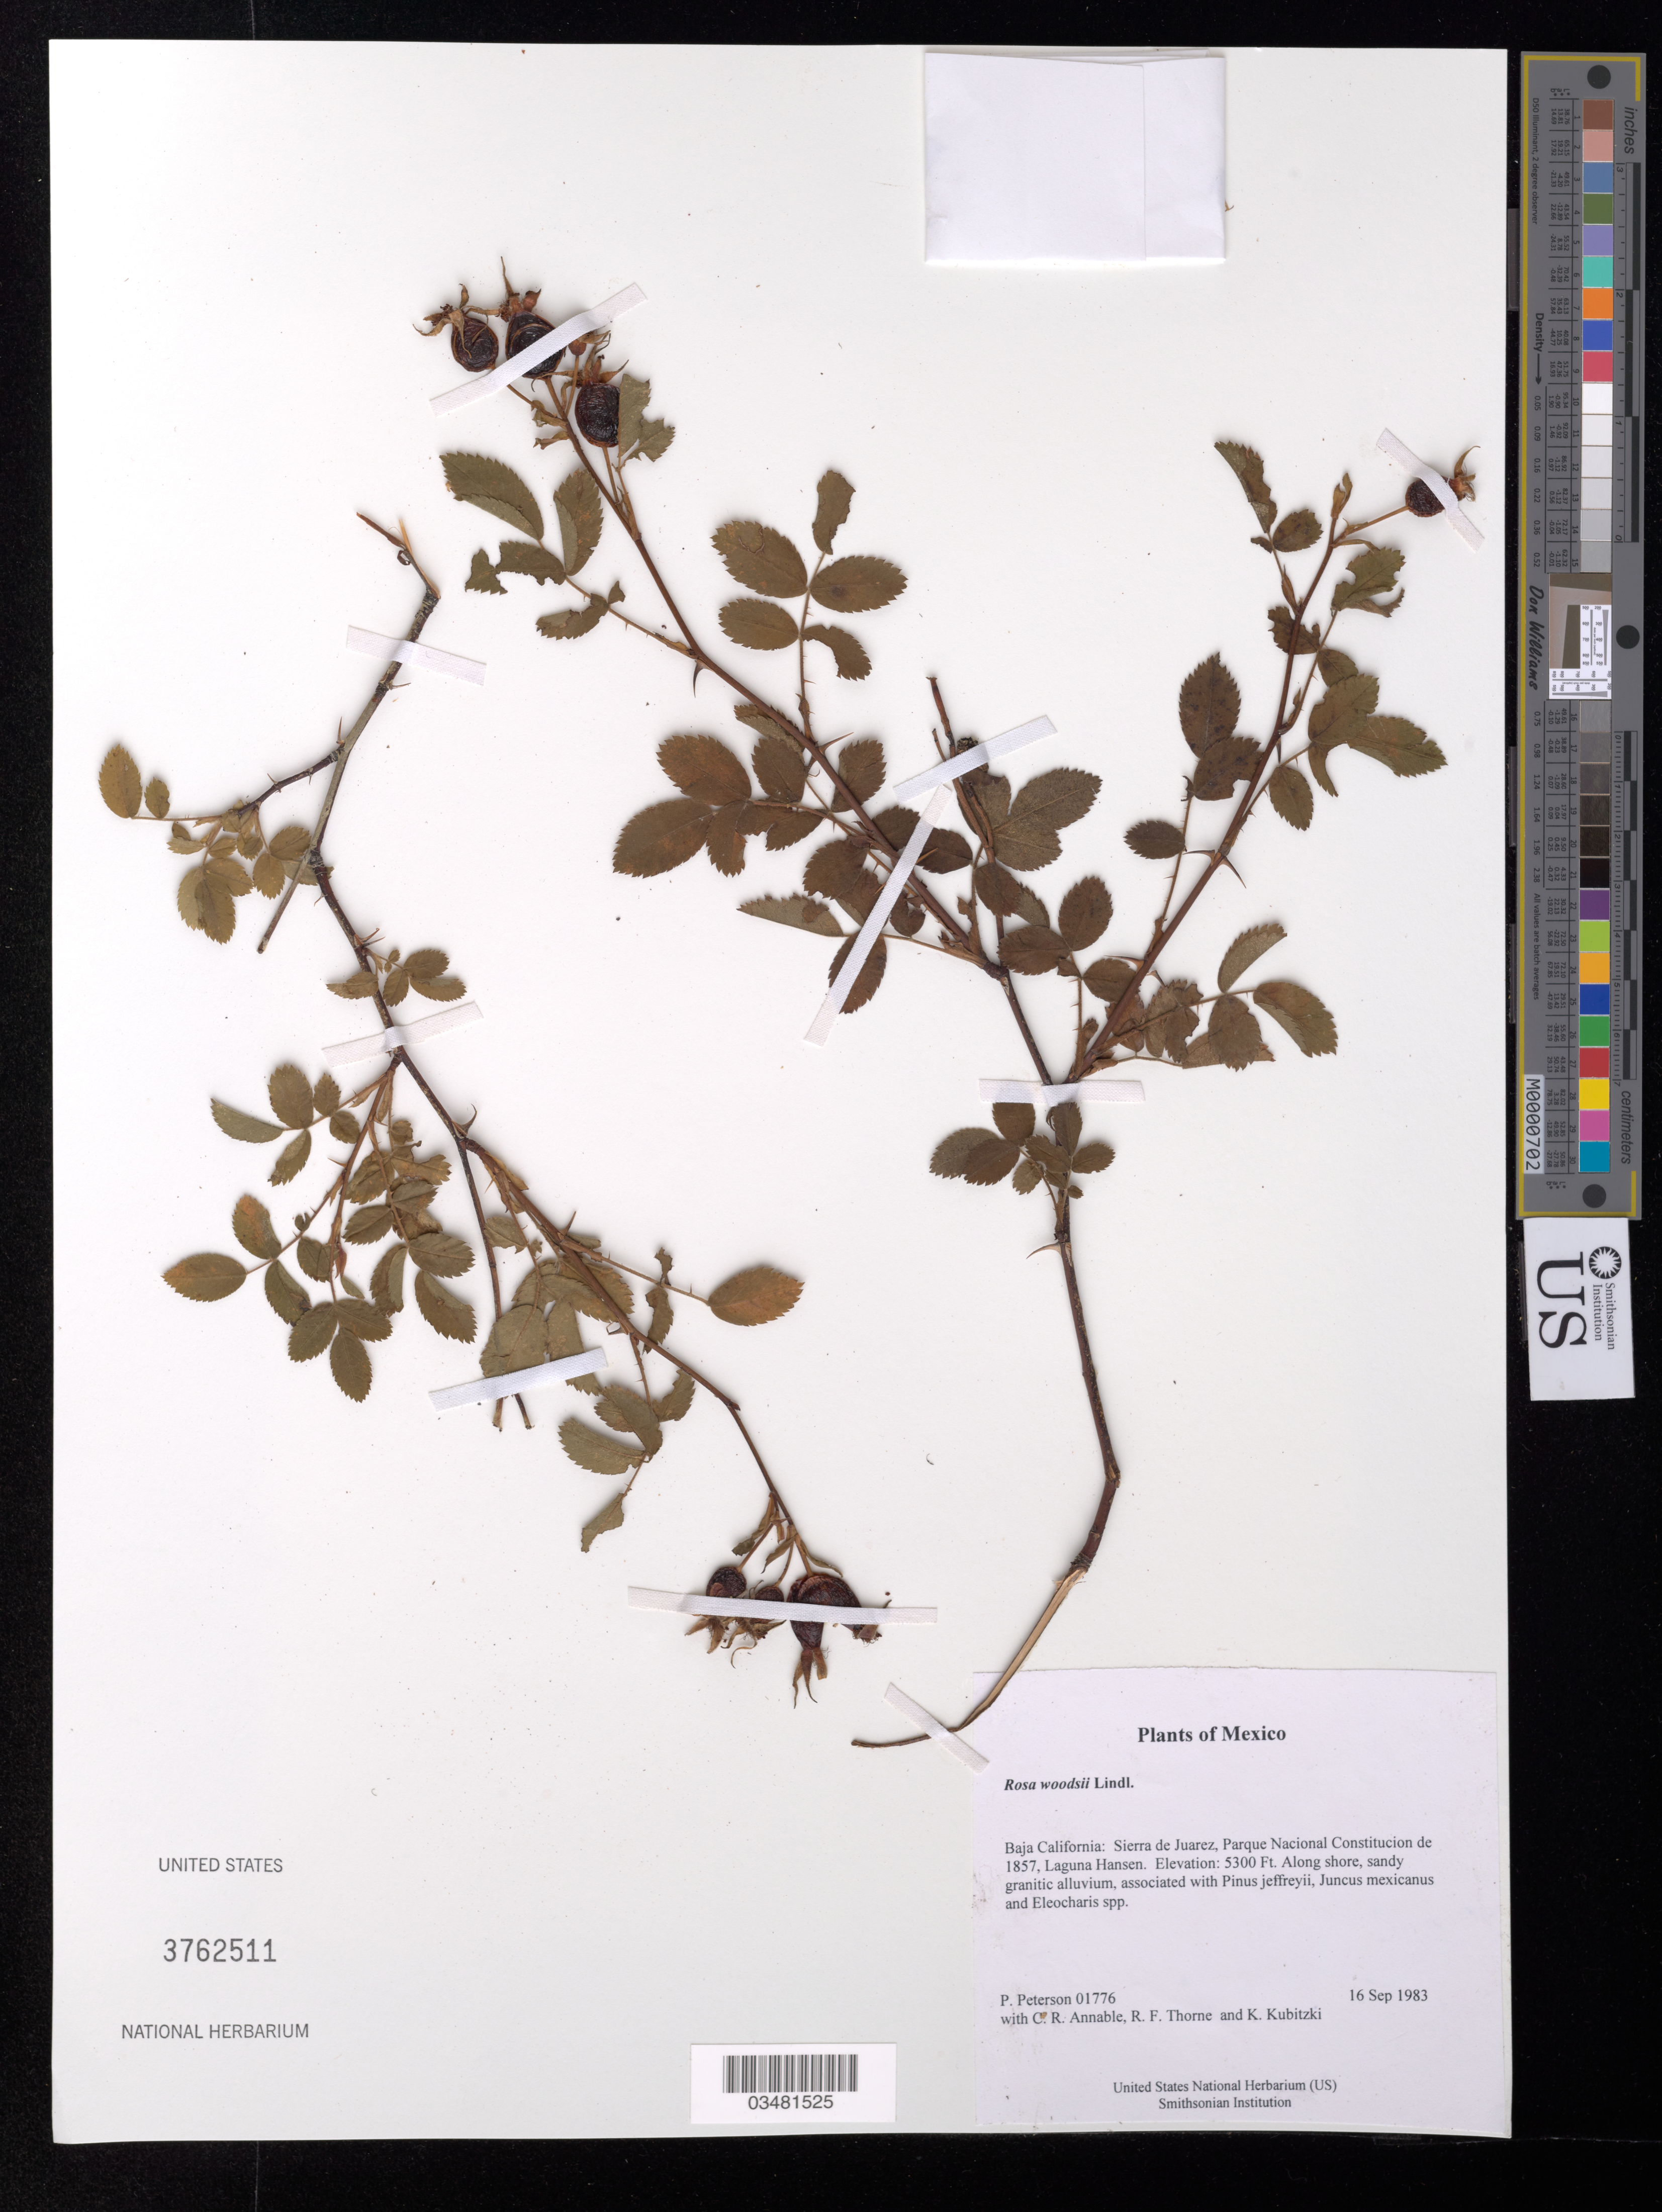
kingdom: Plantae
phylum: Tracheophyta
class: Magnoliopsida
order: Rosales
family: Rosaceae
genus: Rosa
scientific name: Rosa woodsii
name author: Lindl.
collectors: P. M. Peterson, C. R. Annable, R. F. Thorne & K. Kubitzki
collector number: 01776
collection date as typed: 16 Sep 1983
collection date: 1983-09-16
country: Mexico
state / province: Baja California Norte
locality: Sierra de Juarez, Parque Nacional Constitucion de 1857, Laguna Hansen.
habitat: Along shore, sandy granitic alluvium, associated with Pinus jeffreyii, Juncus mexicanus and Eleocharis spp.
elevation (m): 1615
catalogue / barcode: US 3762511